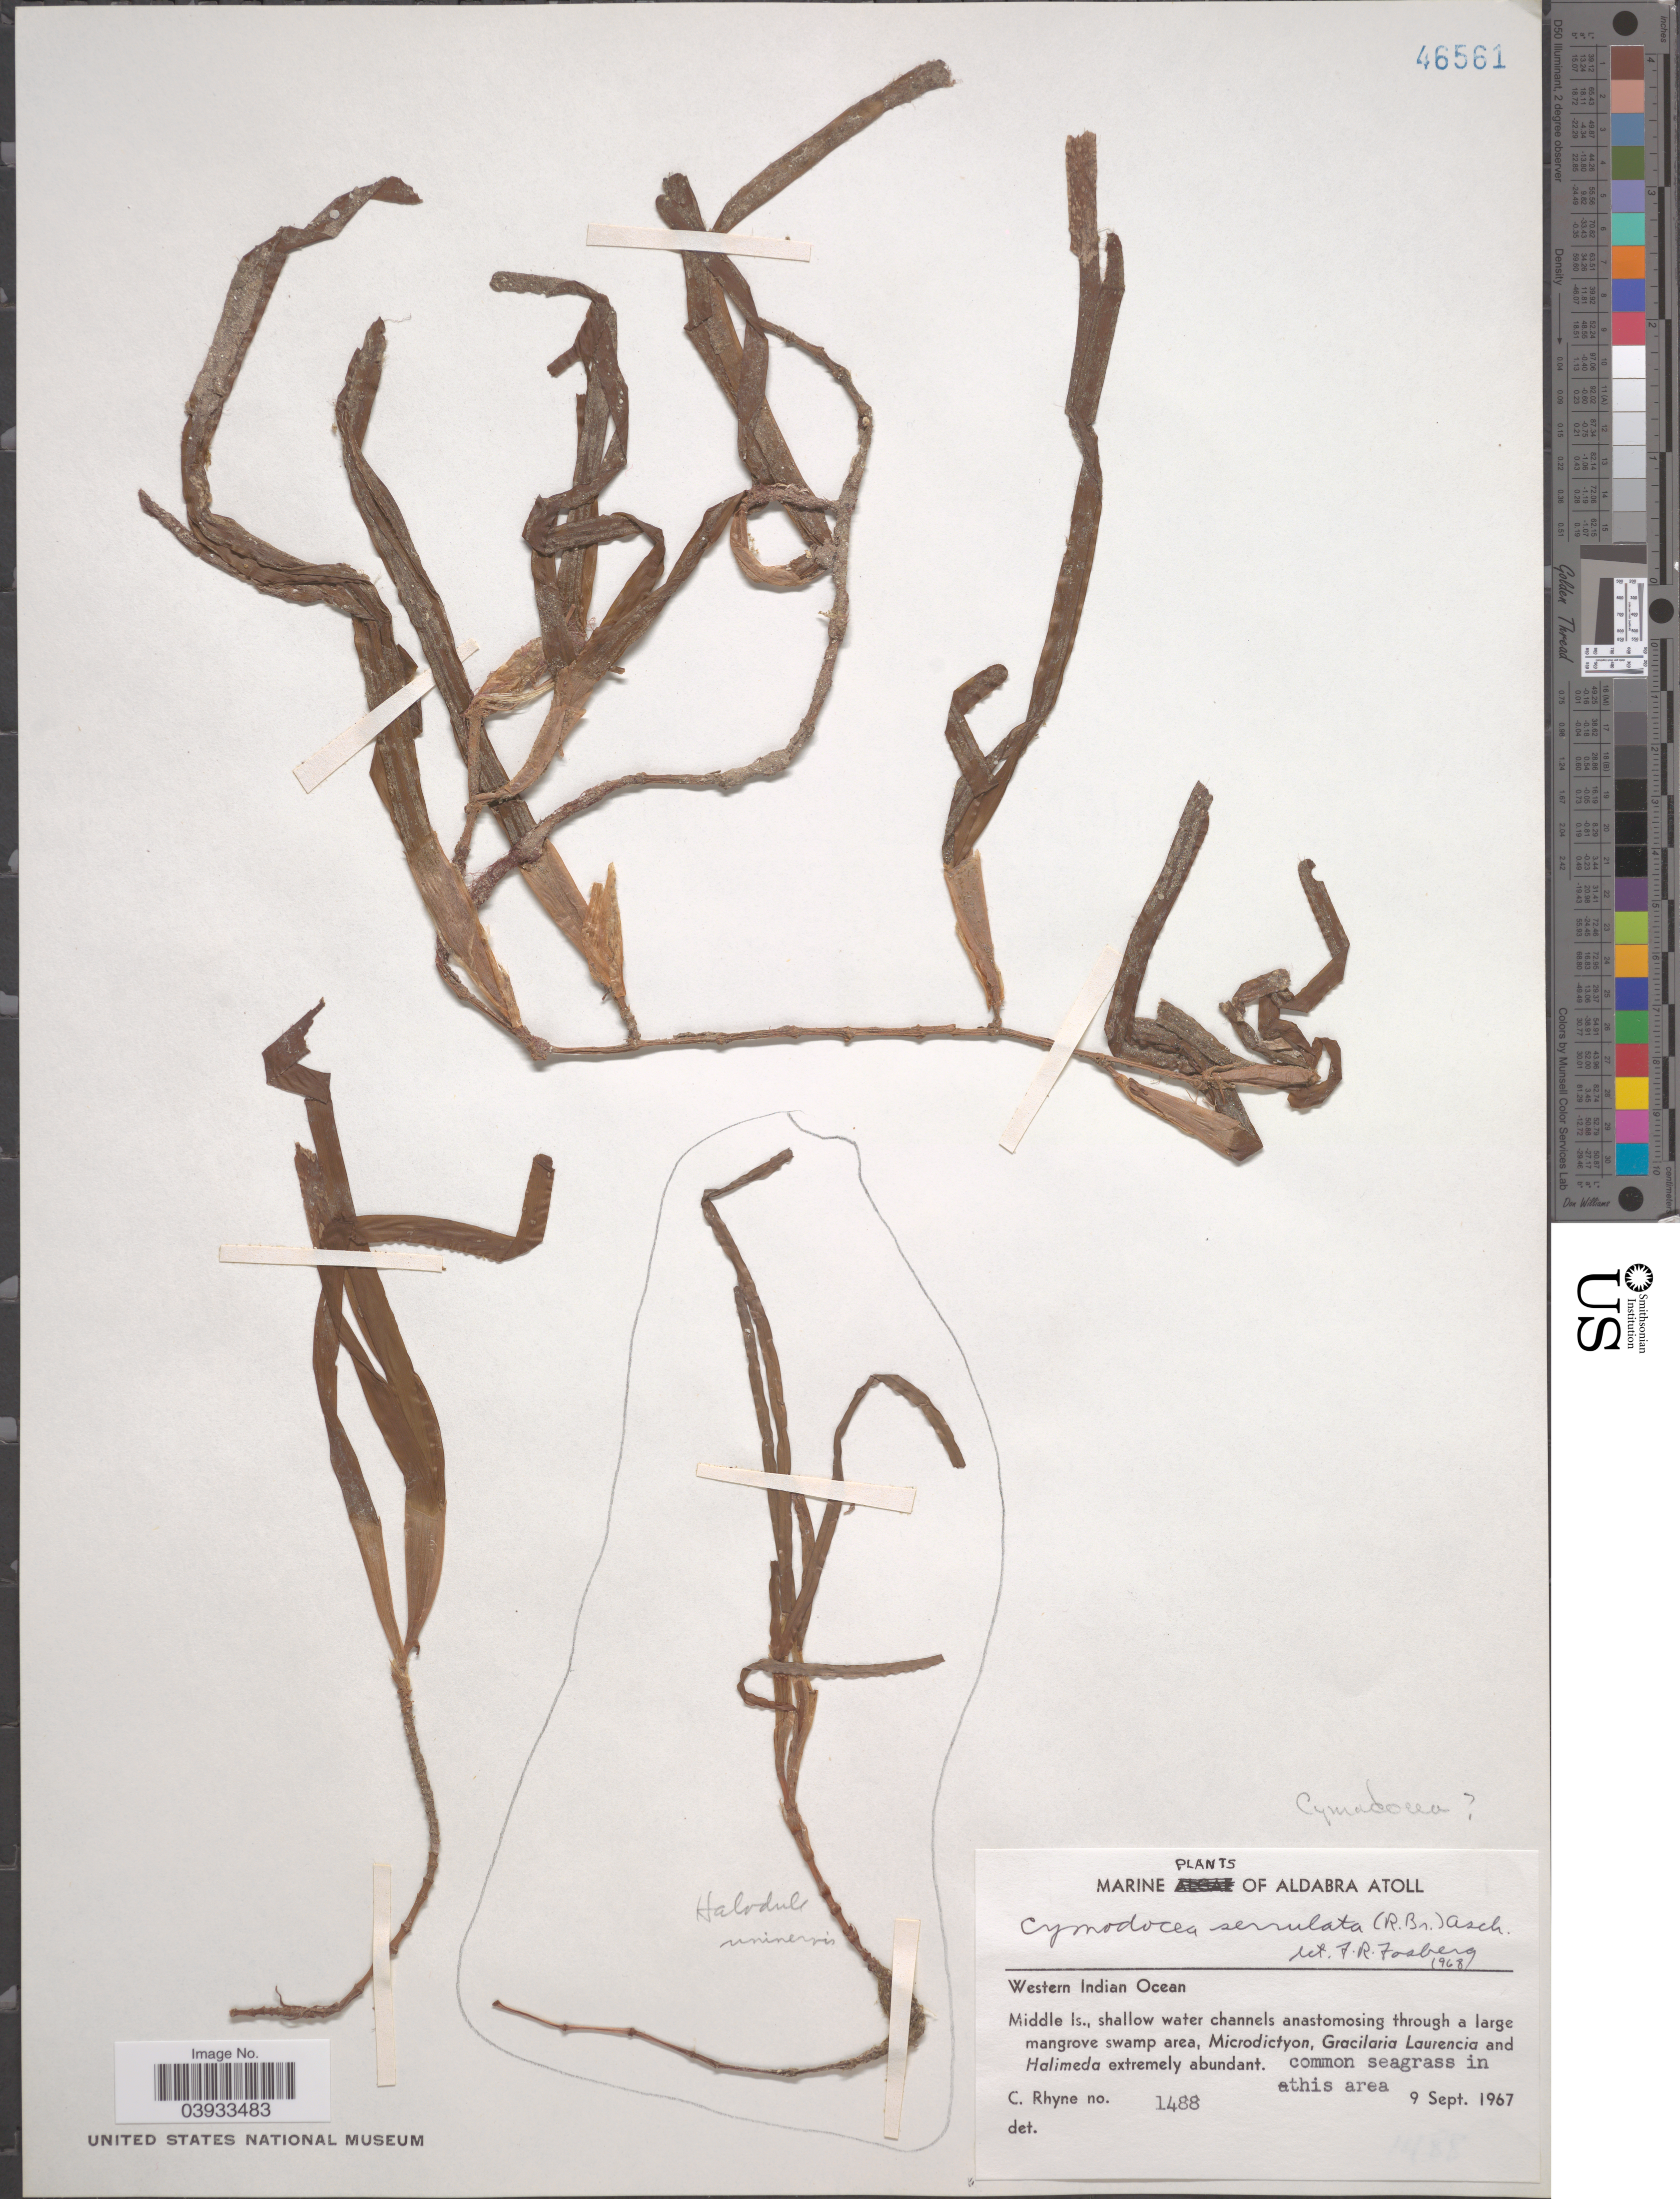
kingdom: Plantae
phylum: Tracheophyta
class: Liliopsida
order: Alismatales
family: Cymodoceaceae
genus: Cymodocea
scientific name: Cymodocea serrulata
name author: (R. Br.) Magnus & Ashers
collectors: C. Rhyne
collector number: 1488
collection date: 1967-09-09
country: Seychelles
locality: Aldabra Atoll. Western Indian Ocean. Middle Is.